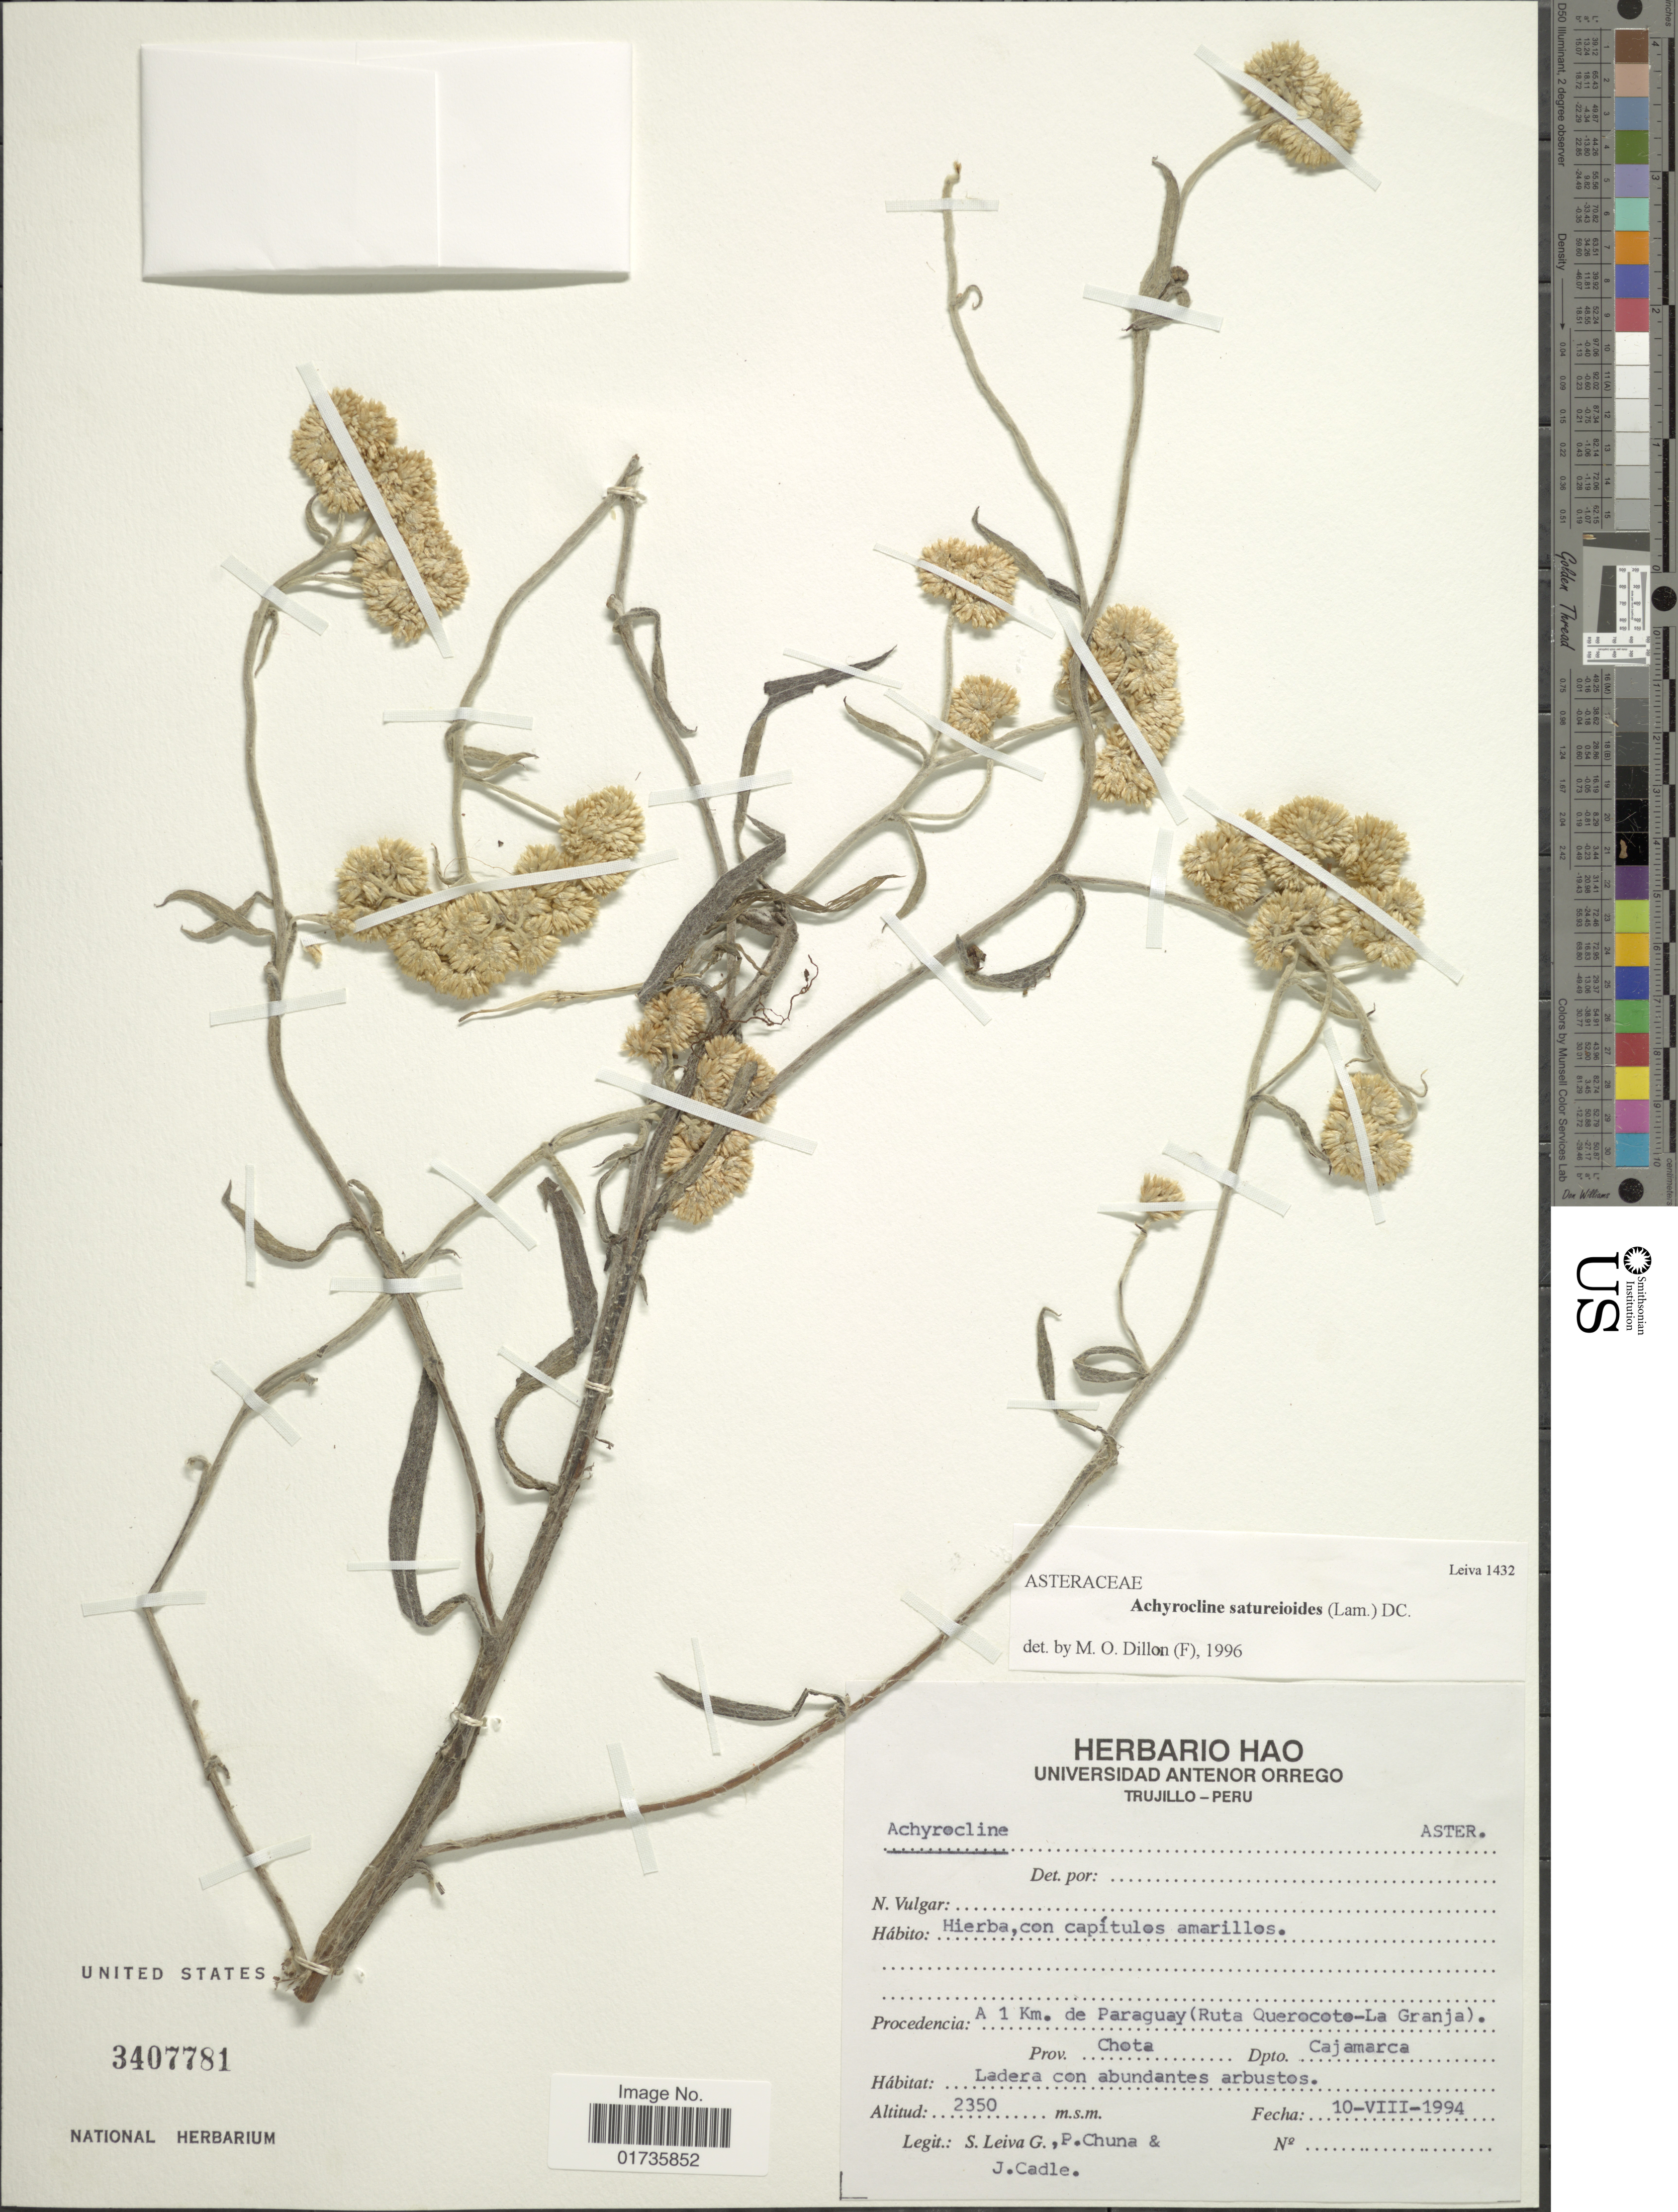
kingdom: Plantae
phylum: Tracheophyta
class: Magnoliopsida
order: Asterales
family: Asteraceae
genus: Achyrocline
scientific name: Achyrocline satureioides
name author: (Lam.) DC.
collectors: S. Leiva, P. Chuna & J. Cadle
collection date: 1994-08-10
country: Peru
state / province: Cajamarca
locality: A 1 K de Paraguay (Ruta Querocoto-La Granja) Prov. Chota, Dpto Cajamarca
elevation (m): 2350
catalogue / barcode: US 3407781